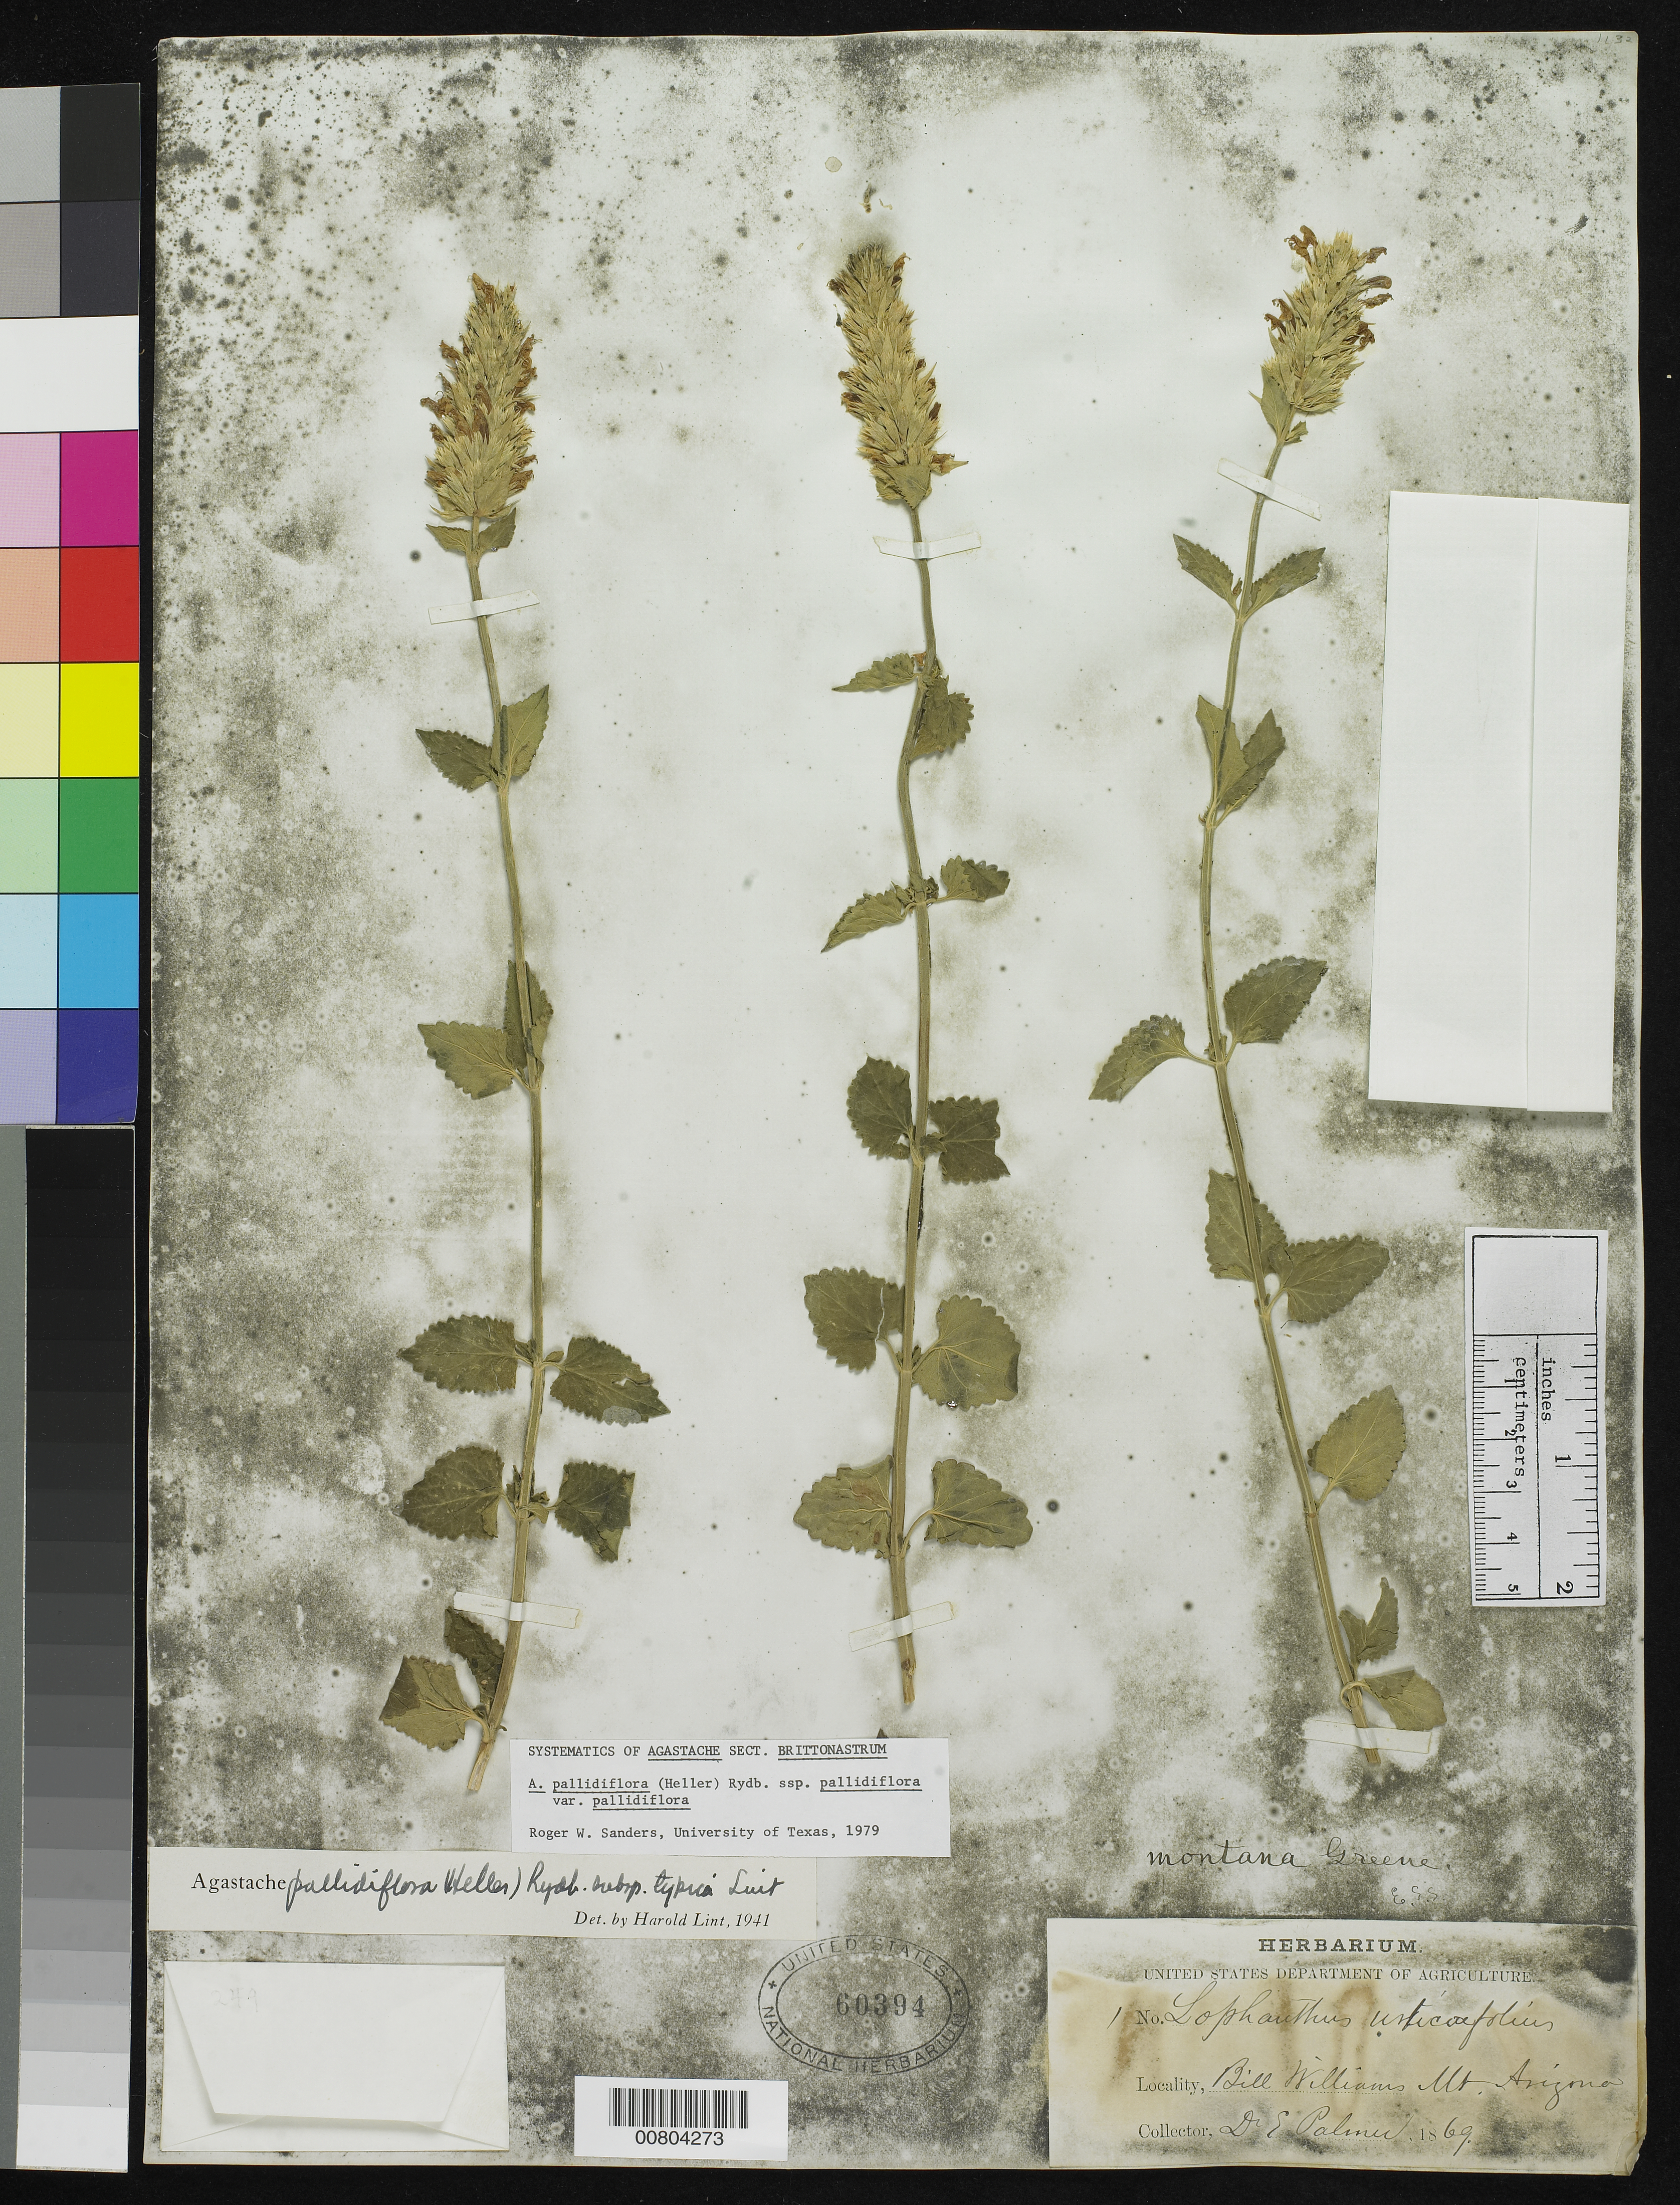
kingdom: Plantae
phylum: Tracheophyta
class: Magnoliopsida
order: Lamiales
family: Lamiaceae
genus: Agastache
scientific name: Agastache pallidiflora var. pallidiflora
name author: (A. Heller) Rydb.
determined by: Sanders, Roger W., (BRIT)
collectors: E. Palmer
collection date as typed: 1869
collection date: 1869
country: United States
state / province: Arizona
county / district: Coconino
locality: Bill Williams Mts.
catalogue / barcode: US 60394